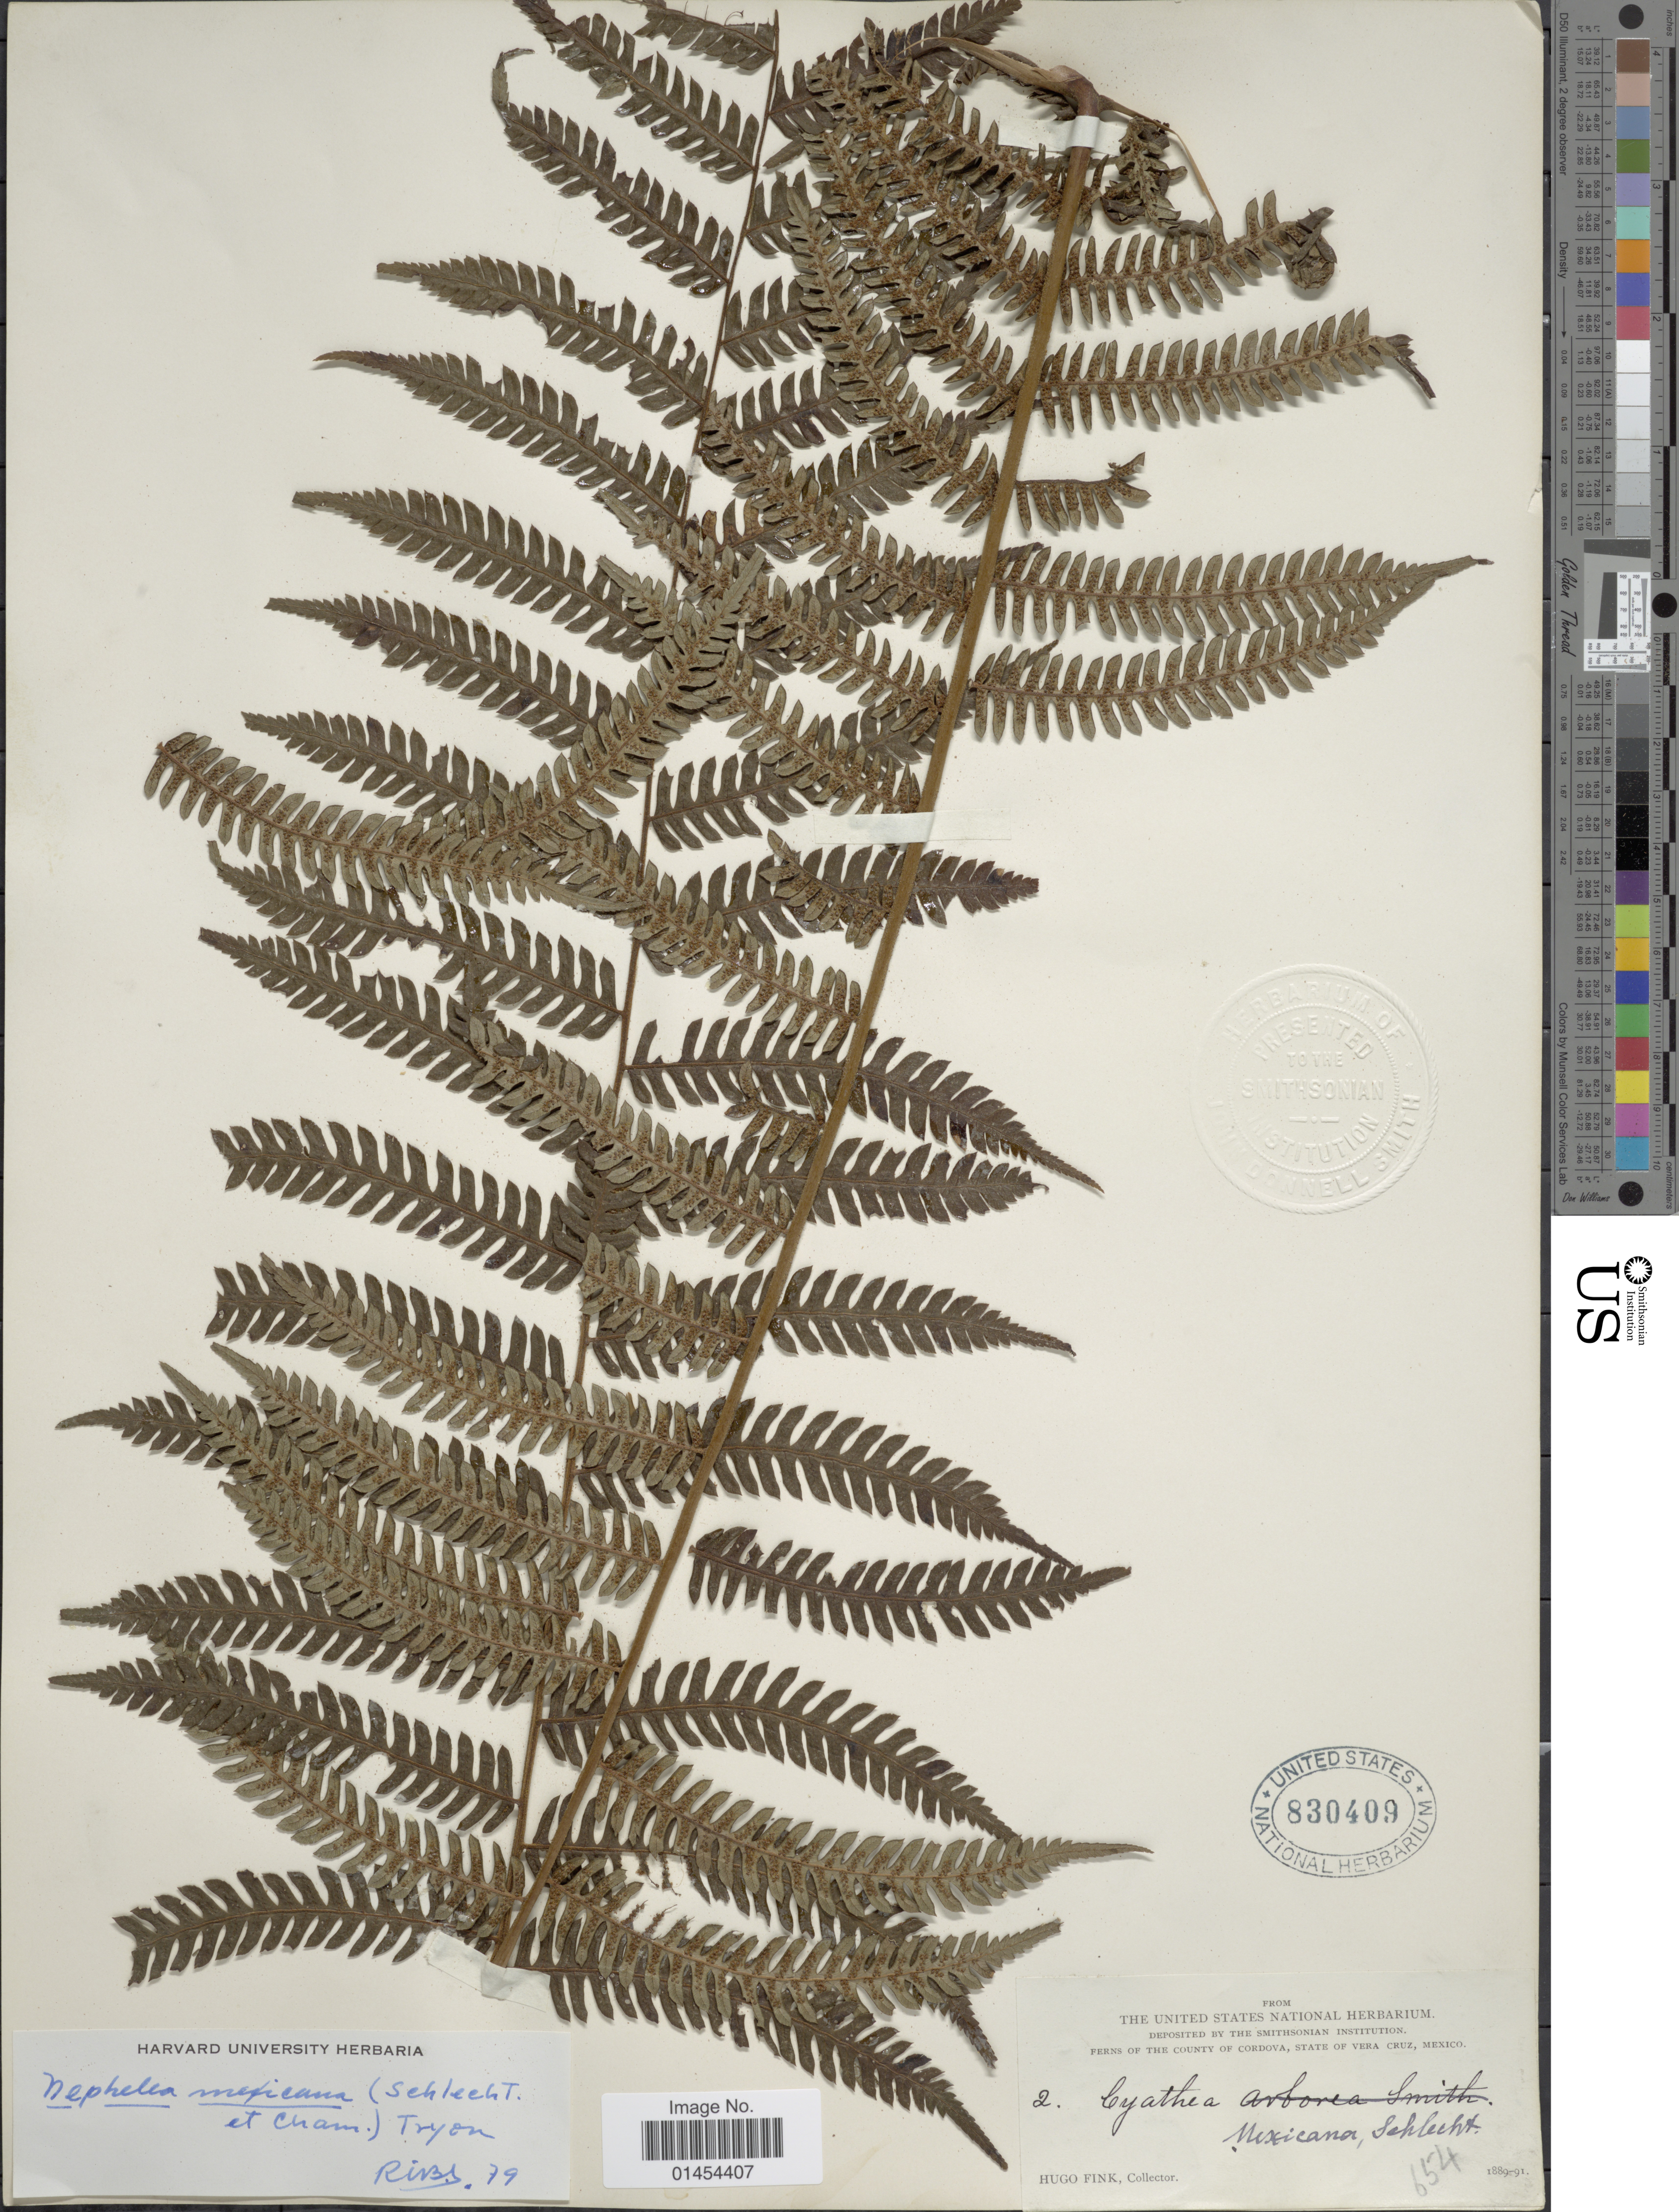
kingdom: Plantae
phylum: Tracheophyta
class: Polypodiopsida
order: Cyatheales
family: Cyatheaceae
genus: Alsophila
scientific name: Alsophila firma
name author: (Baker) D.S. Conant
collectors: H. Fink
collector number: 2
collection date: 1889/1891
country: Mexico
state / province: Veracruz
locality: Ferns of the County of Cordova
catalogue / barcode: US 830409